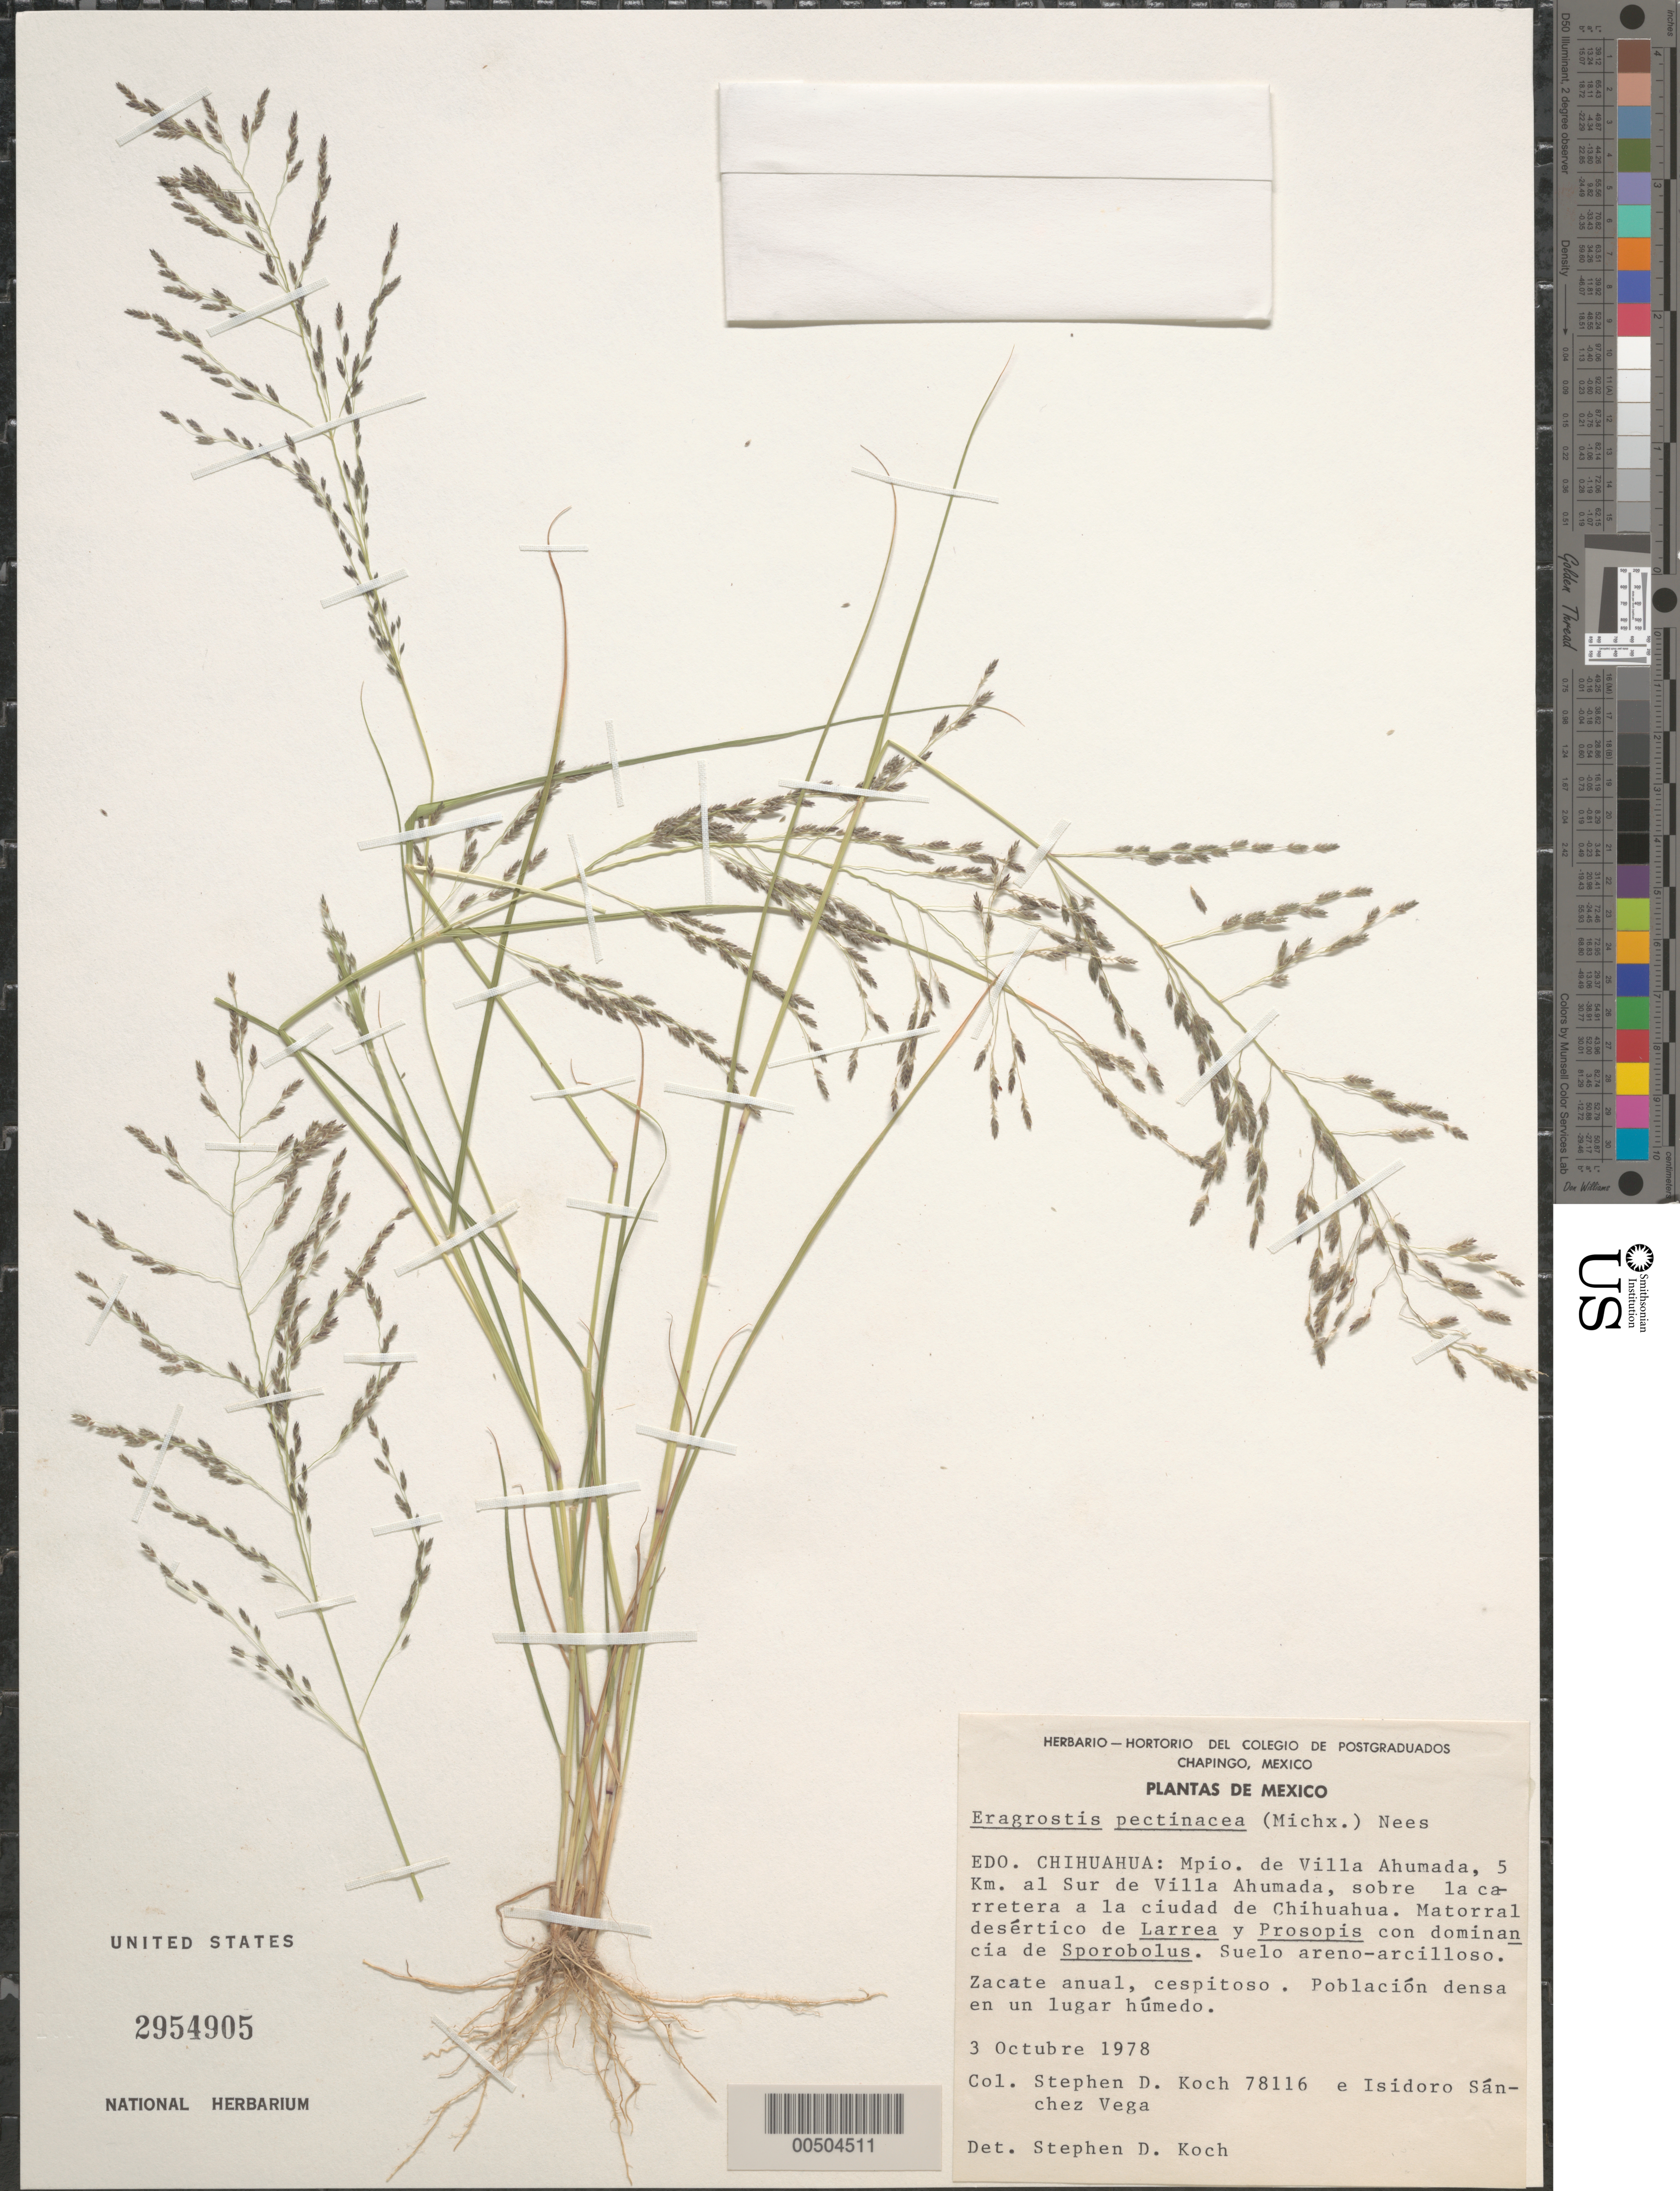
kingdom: Plantae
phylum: Tracheophyta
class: Liliopsida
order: Poales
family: Poaceae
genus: Eragrostis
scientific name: Eragrostis pectinacea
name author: (Michx.) Nees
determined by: Koch, S. D.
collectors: S. D. Koch & I. M. Sánchez Vega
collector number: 78116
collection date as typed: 3 Oct 1978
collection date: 1978-10-03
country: Mexico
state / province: Chihuahua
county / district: Villa Ahumada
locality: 5 km S of Villa Ahumada, along the rd to Cd. Chihuahua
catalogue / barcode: US 2954905